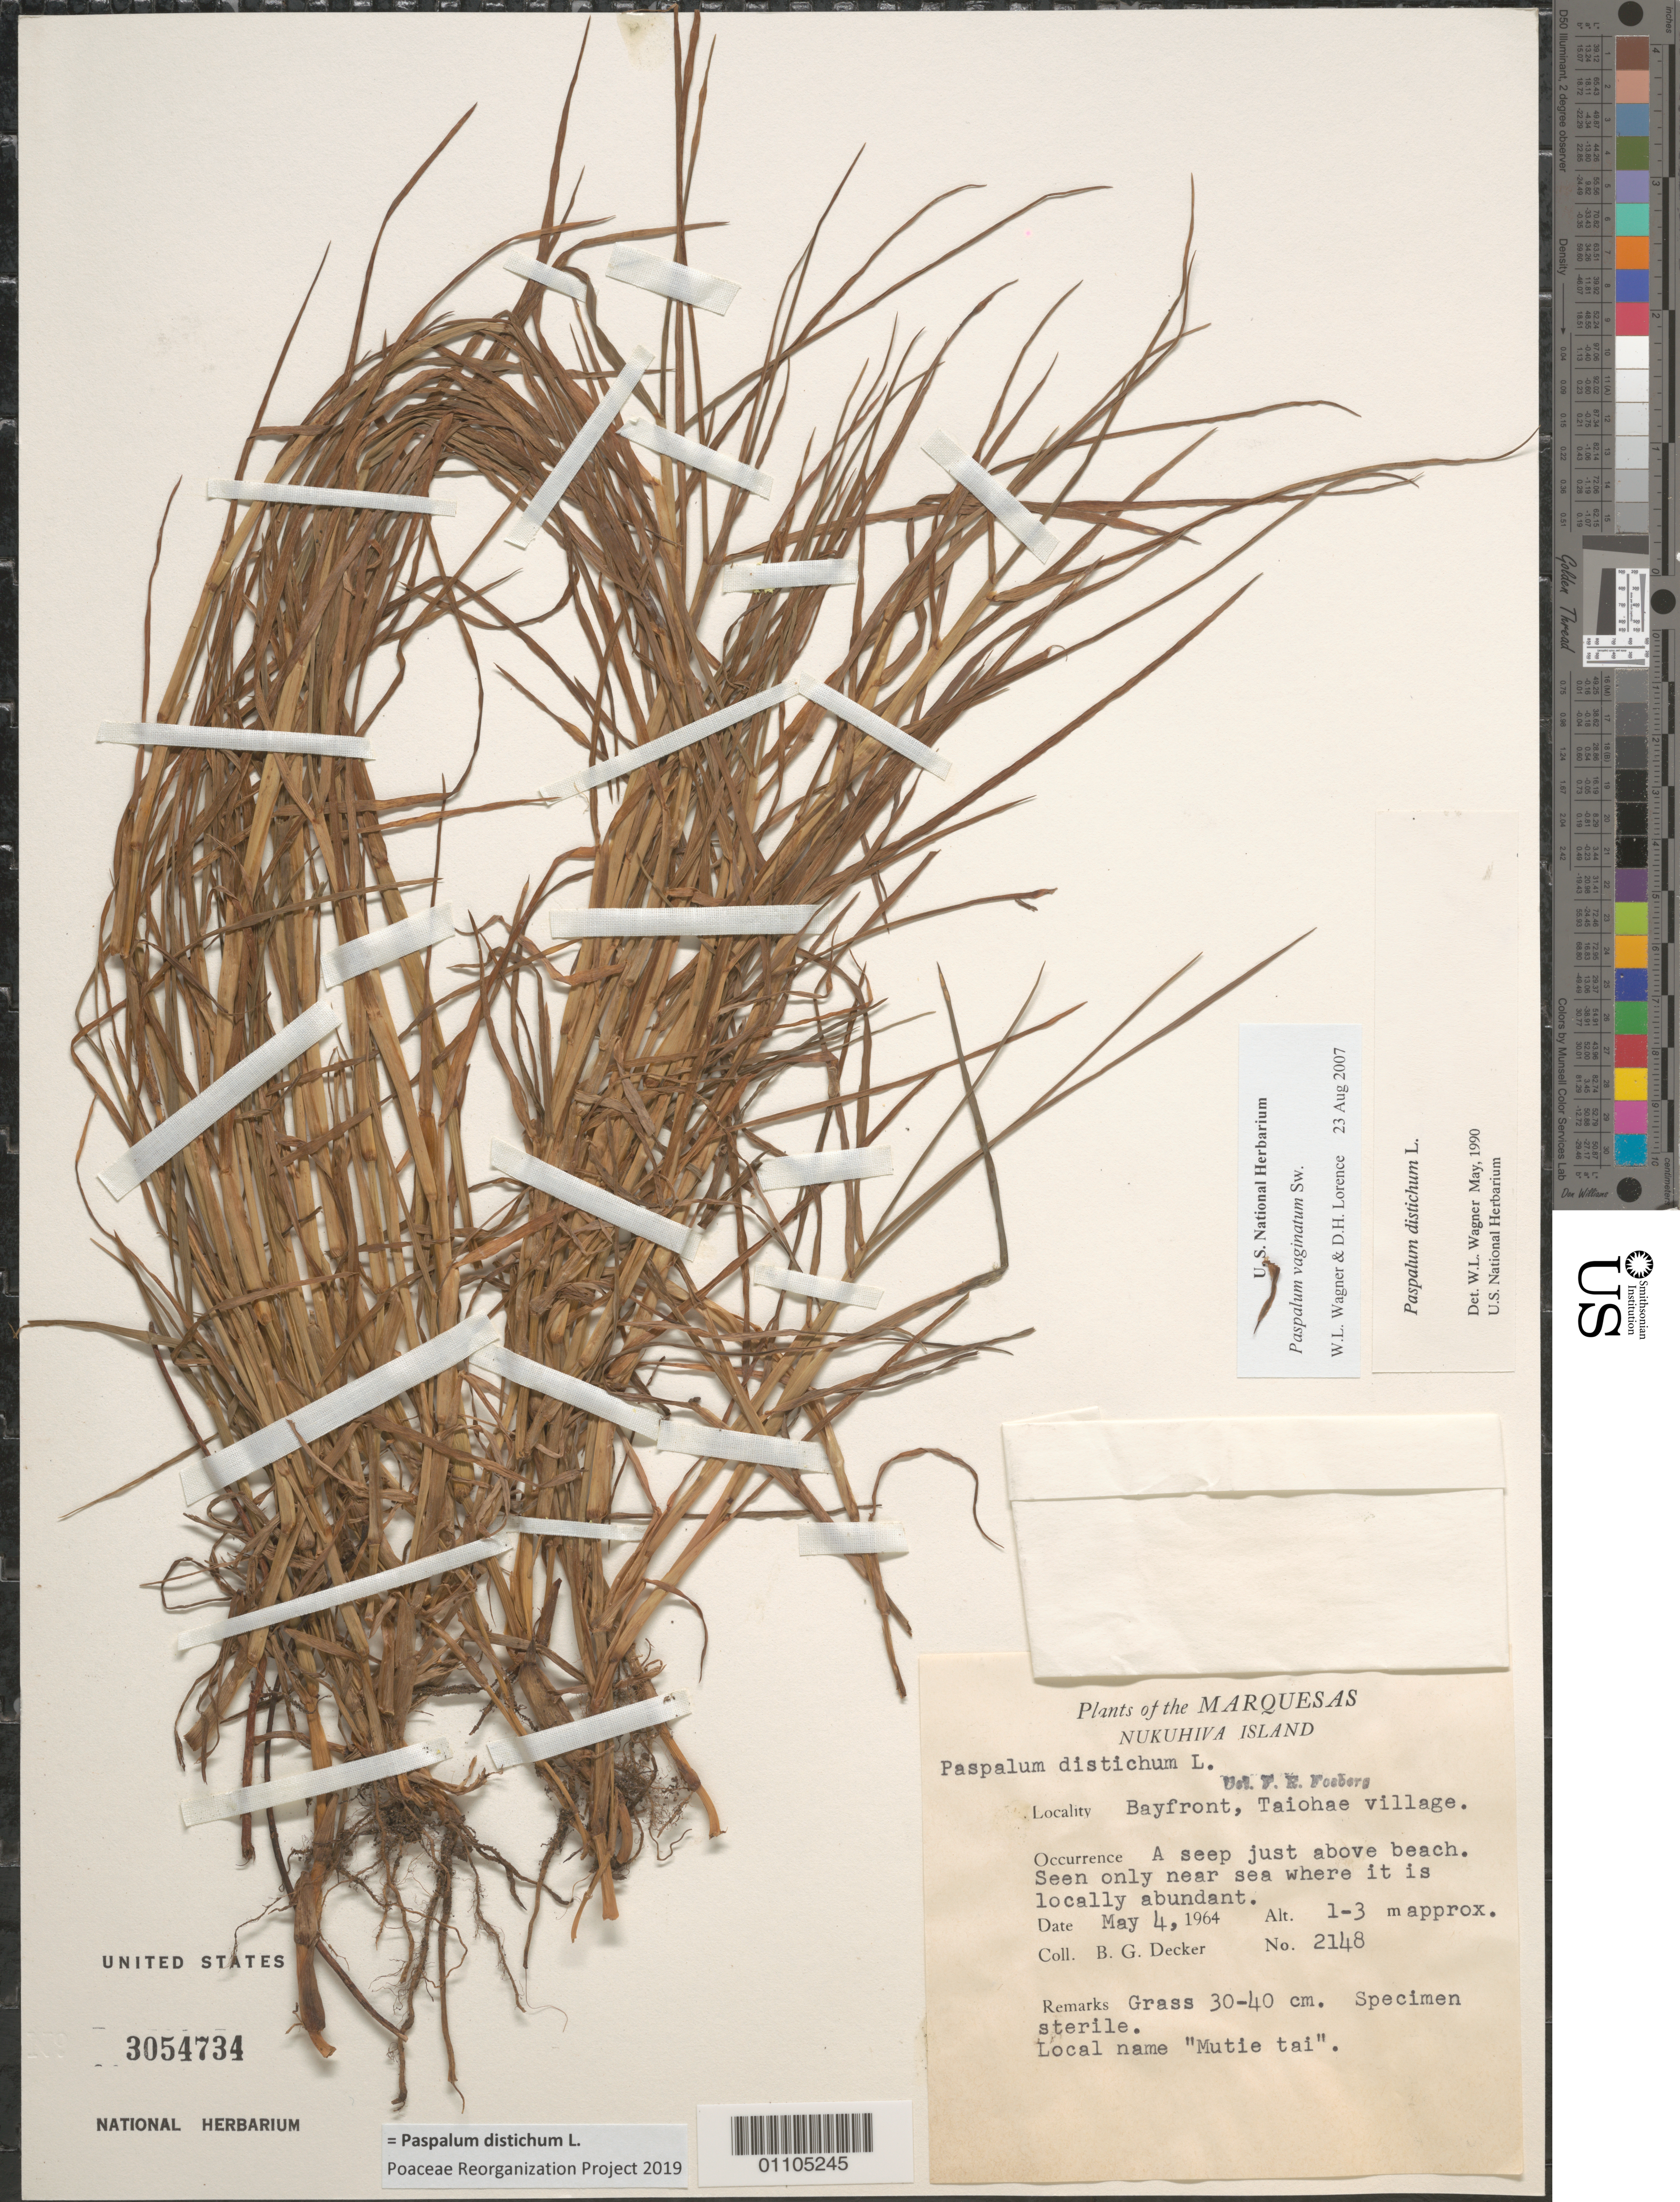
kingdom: Plantae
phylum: Tracheophyta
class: Liliopsida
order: Poales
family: Poaceae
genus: Paspalum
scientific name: Paspalum vaginatum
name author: Sw.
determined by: Wagner, W. L.; Lorence, David H.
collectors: B. G. Decker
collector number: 2148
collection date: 1964-05-04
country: French Polynesia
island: Nuku Hiva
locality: Taiohae village, bayfront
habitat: Seep just above beach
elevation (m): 1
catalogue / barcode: US 3054734